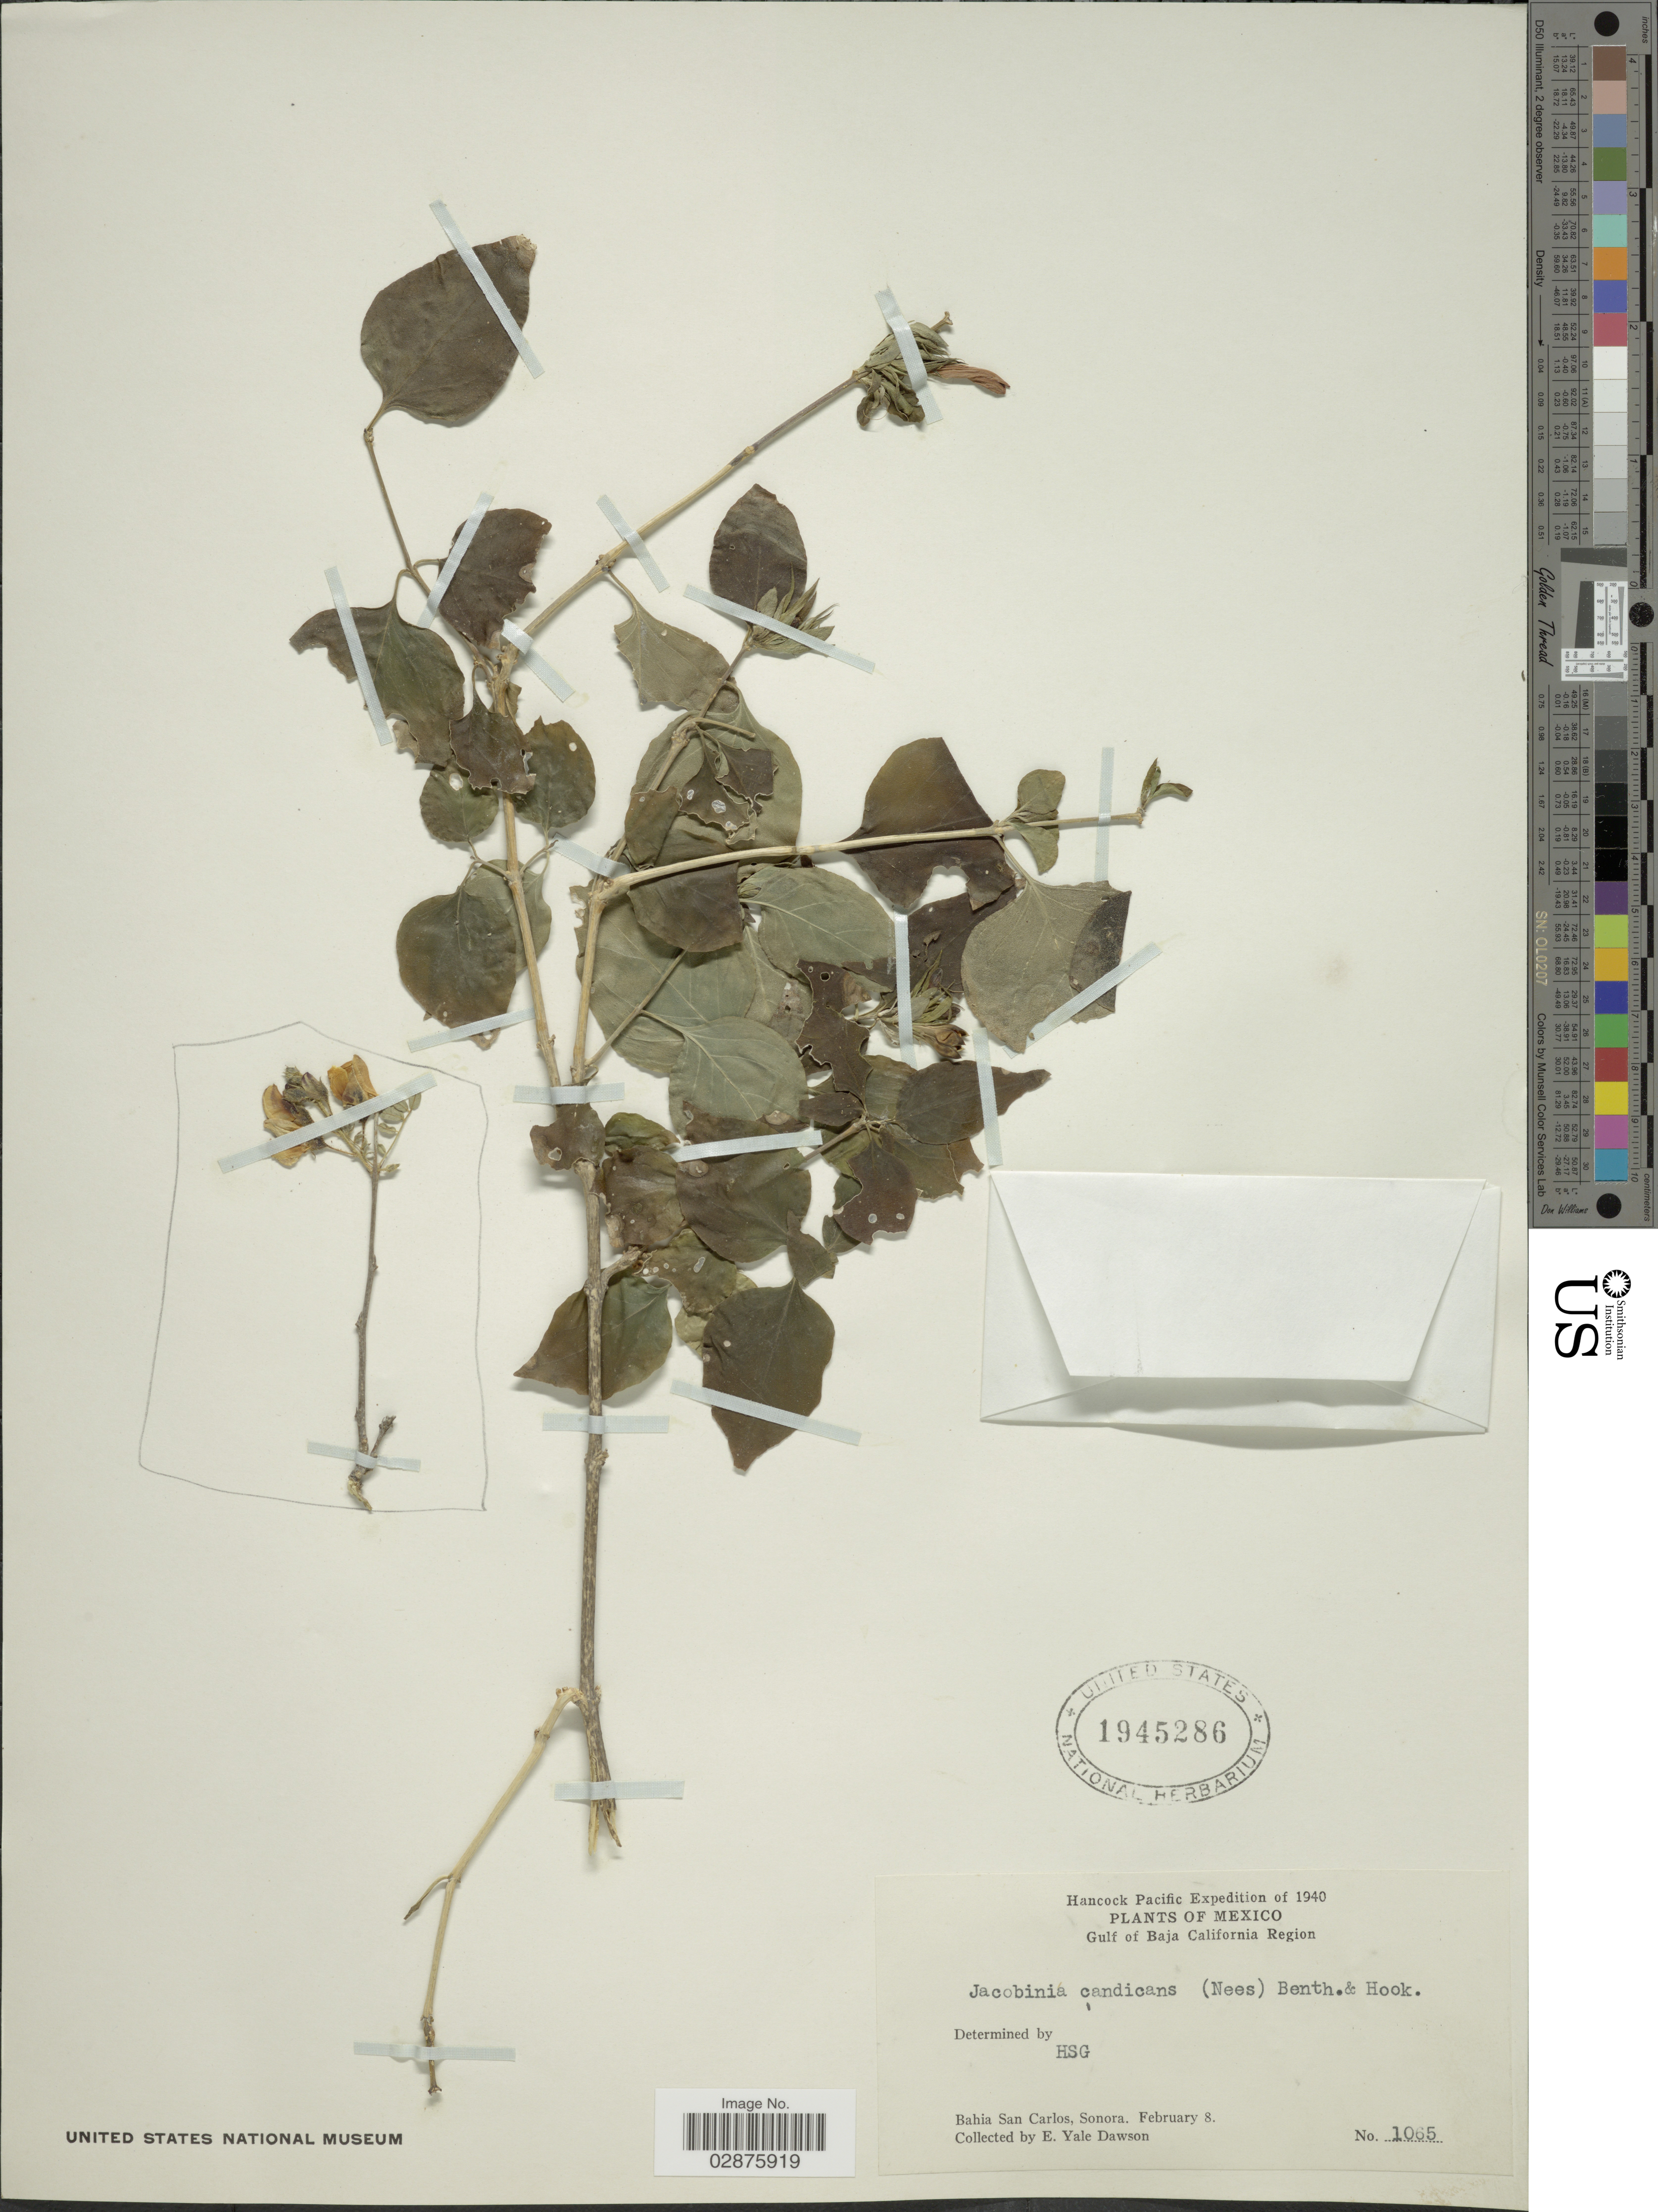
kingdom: Plantae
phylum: Tracheophyta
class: Magnoliopsida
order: Lamiales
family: Acanthaceae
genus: Justicia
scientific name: Justicia candicans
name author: (Nees) L.D. Benson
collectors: N. Yensen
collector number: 1065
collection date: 1940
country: Mexico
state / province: Sonora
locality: Hancock Pacific, Gulf of Baja California Region, Bahia San Carlos, Sonora.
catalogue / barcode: US 1945286